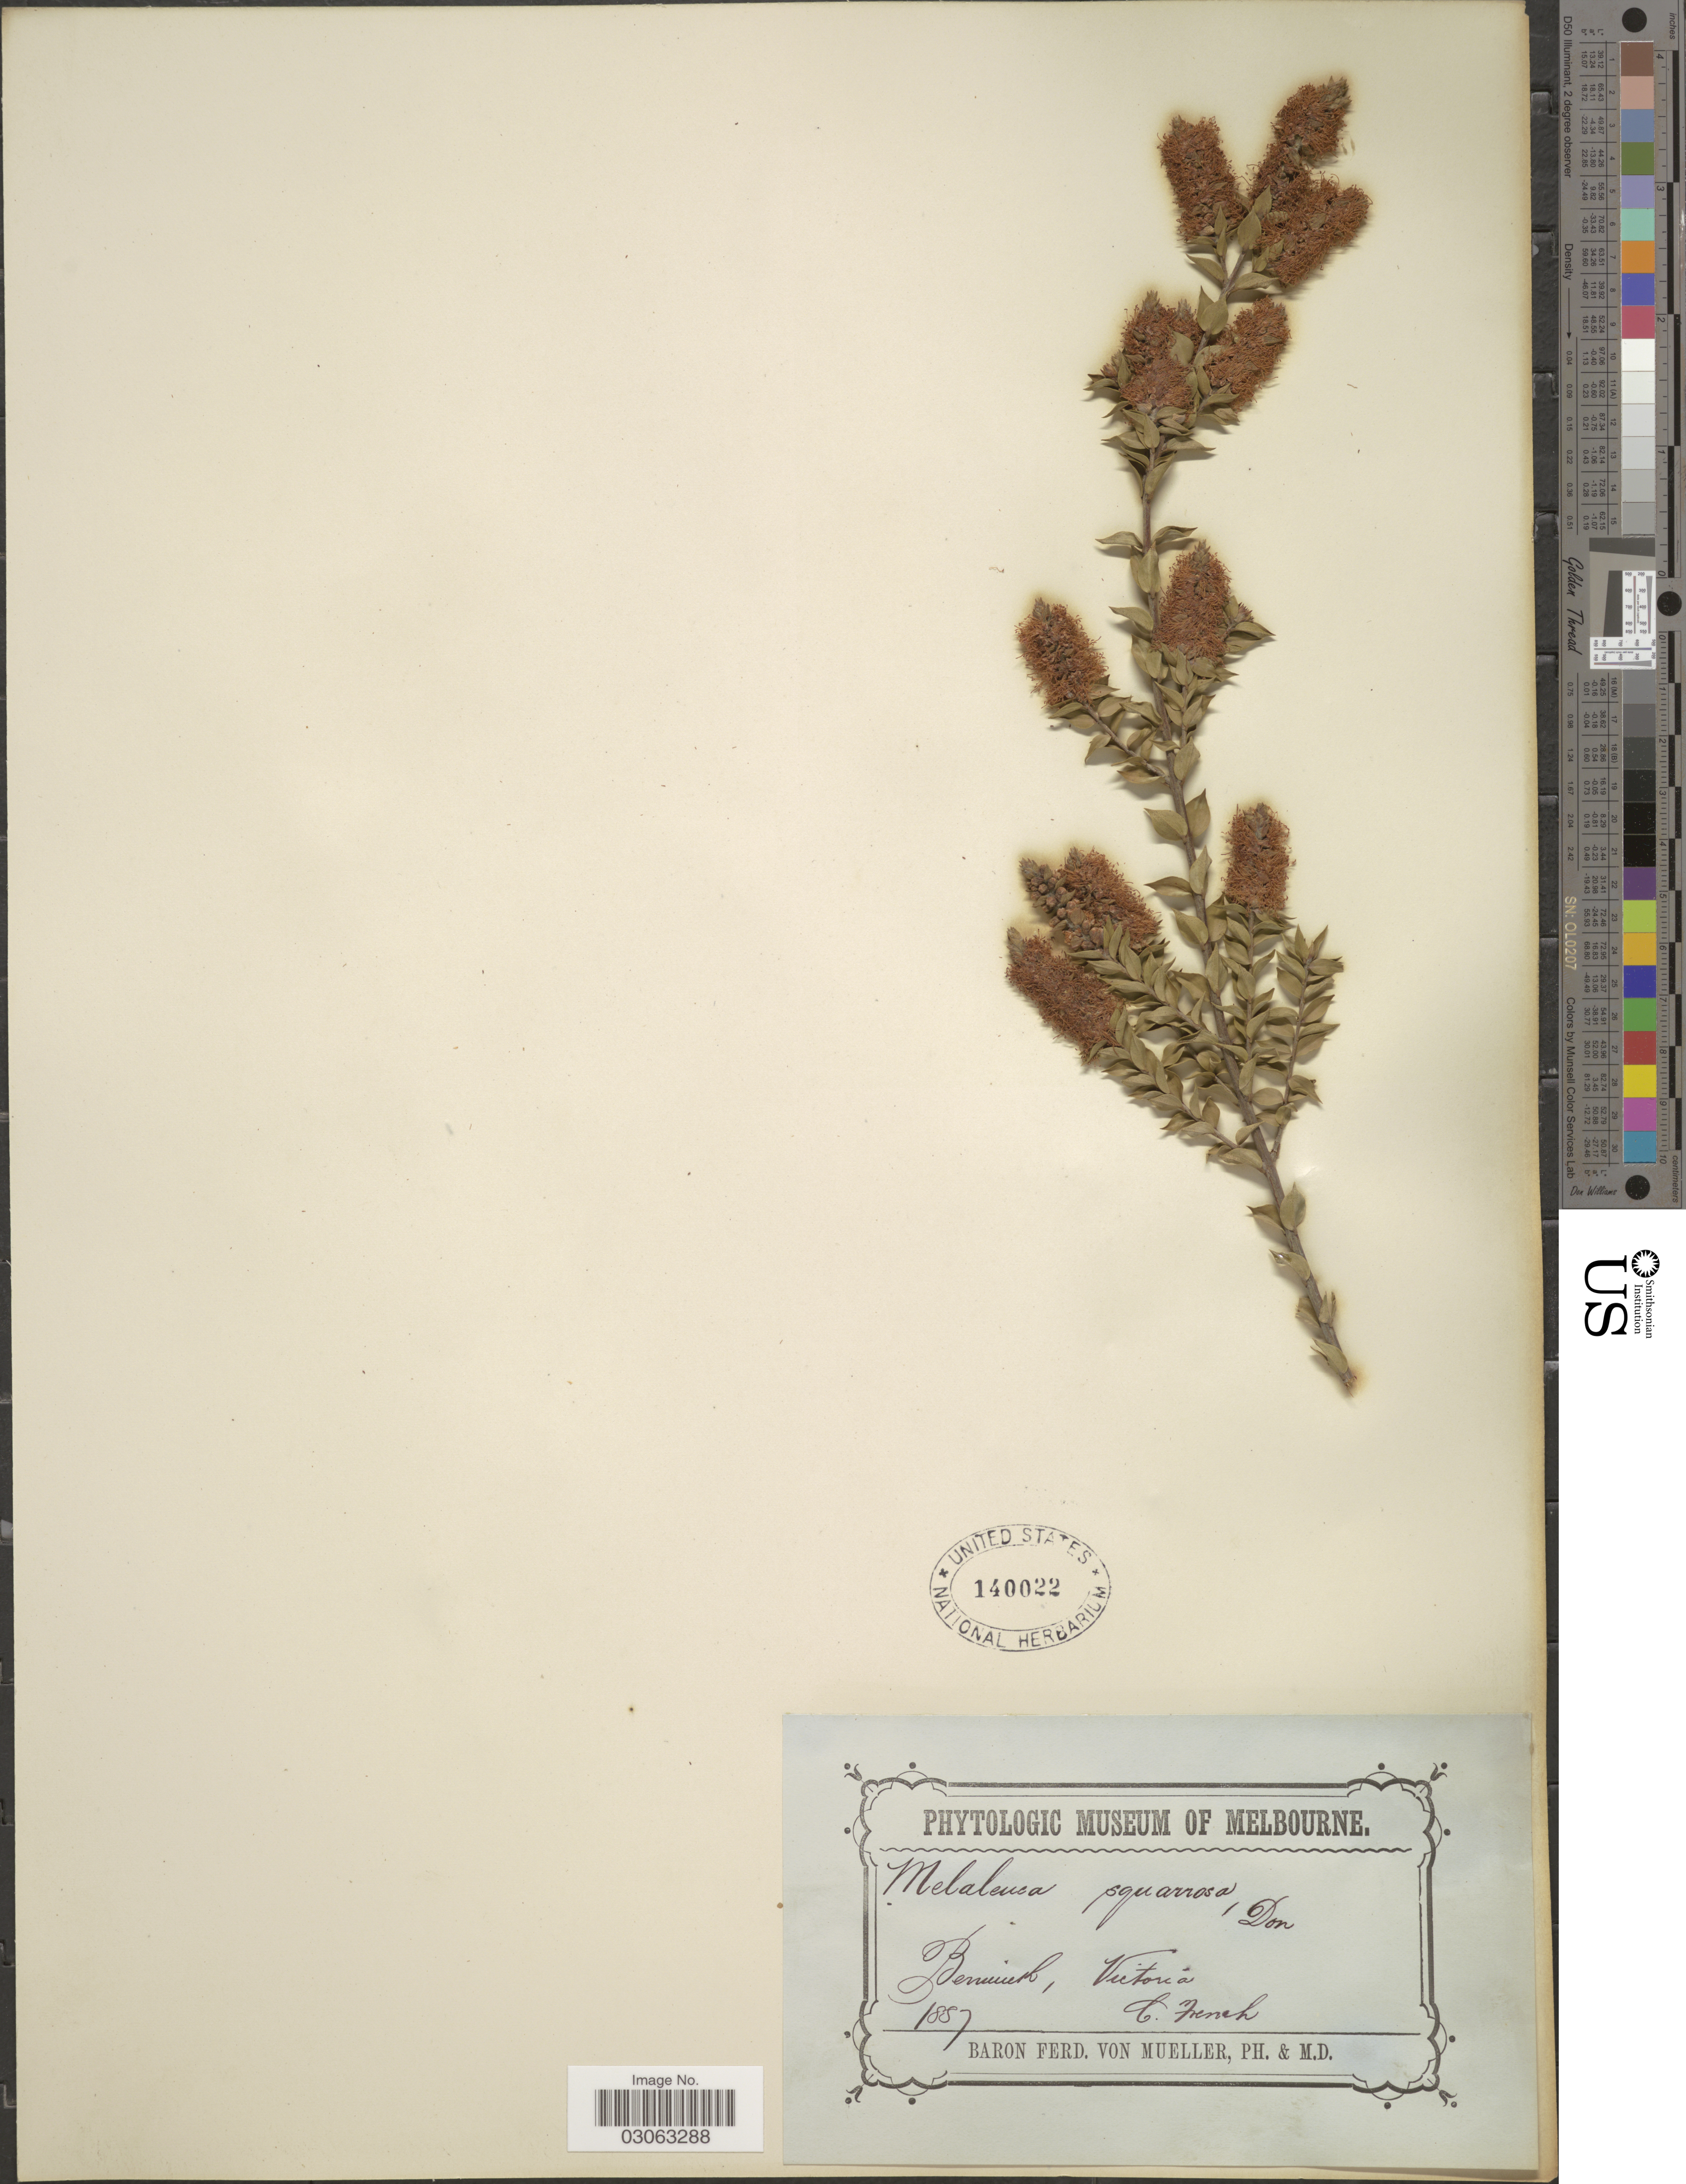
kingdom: Plantae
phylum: Tracheophyta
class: Magnoliopsida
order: Myrtales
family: Myrtaceae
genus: Melaleuca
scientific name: Melaleuca squarrosa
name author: Sm.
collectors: C. French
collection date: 1887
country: Australia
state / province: Victoria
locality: Berwick, Victoria.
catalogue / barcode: US 140022